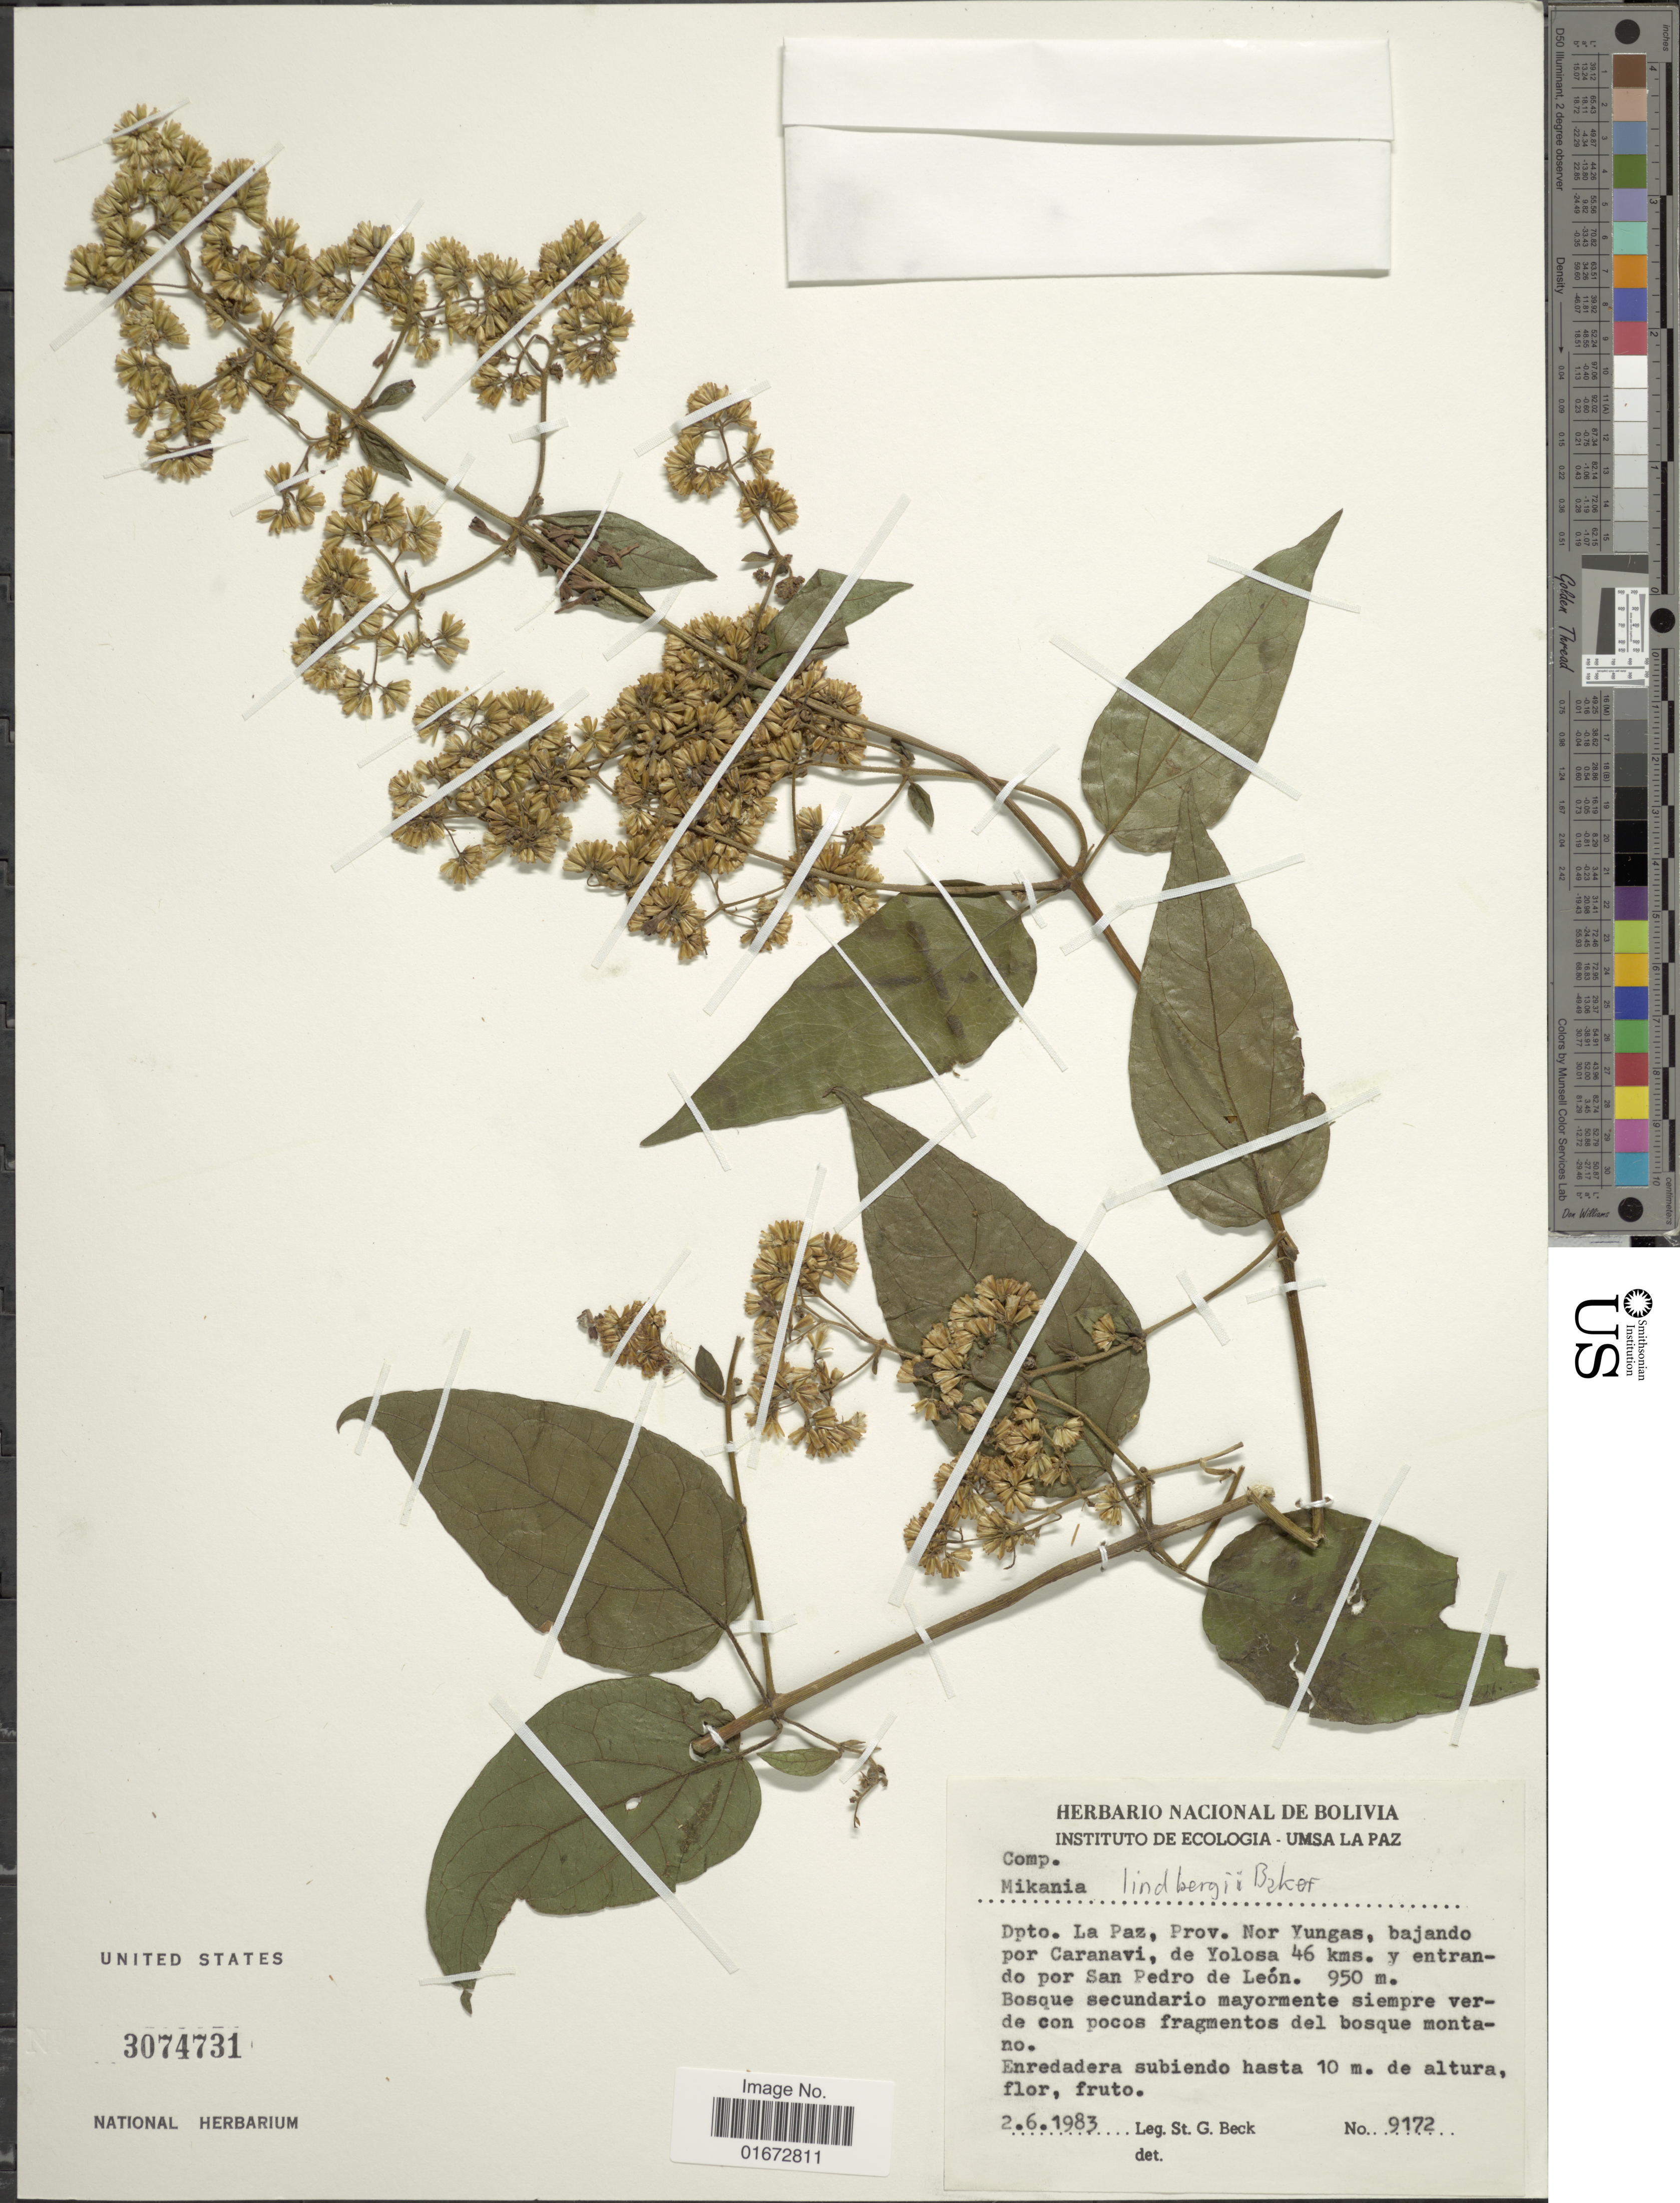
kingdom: Plantae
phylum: Tracheophyta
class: Magnoliopsida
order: Asterales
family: Asteraceae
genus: Mikania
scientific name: Mikania lindbergii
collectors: S. G. Beck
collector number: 9172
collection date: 1983-06-02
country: Bolivia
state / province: La Paz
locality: Dpto. La Paz, Prov. Nor Yungas, bajando por Caranavi, de Yolosa 46 kms. y entrando por San Pedor de León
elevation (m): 950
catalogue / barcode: US 3074731